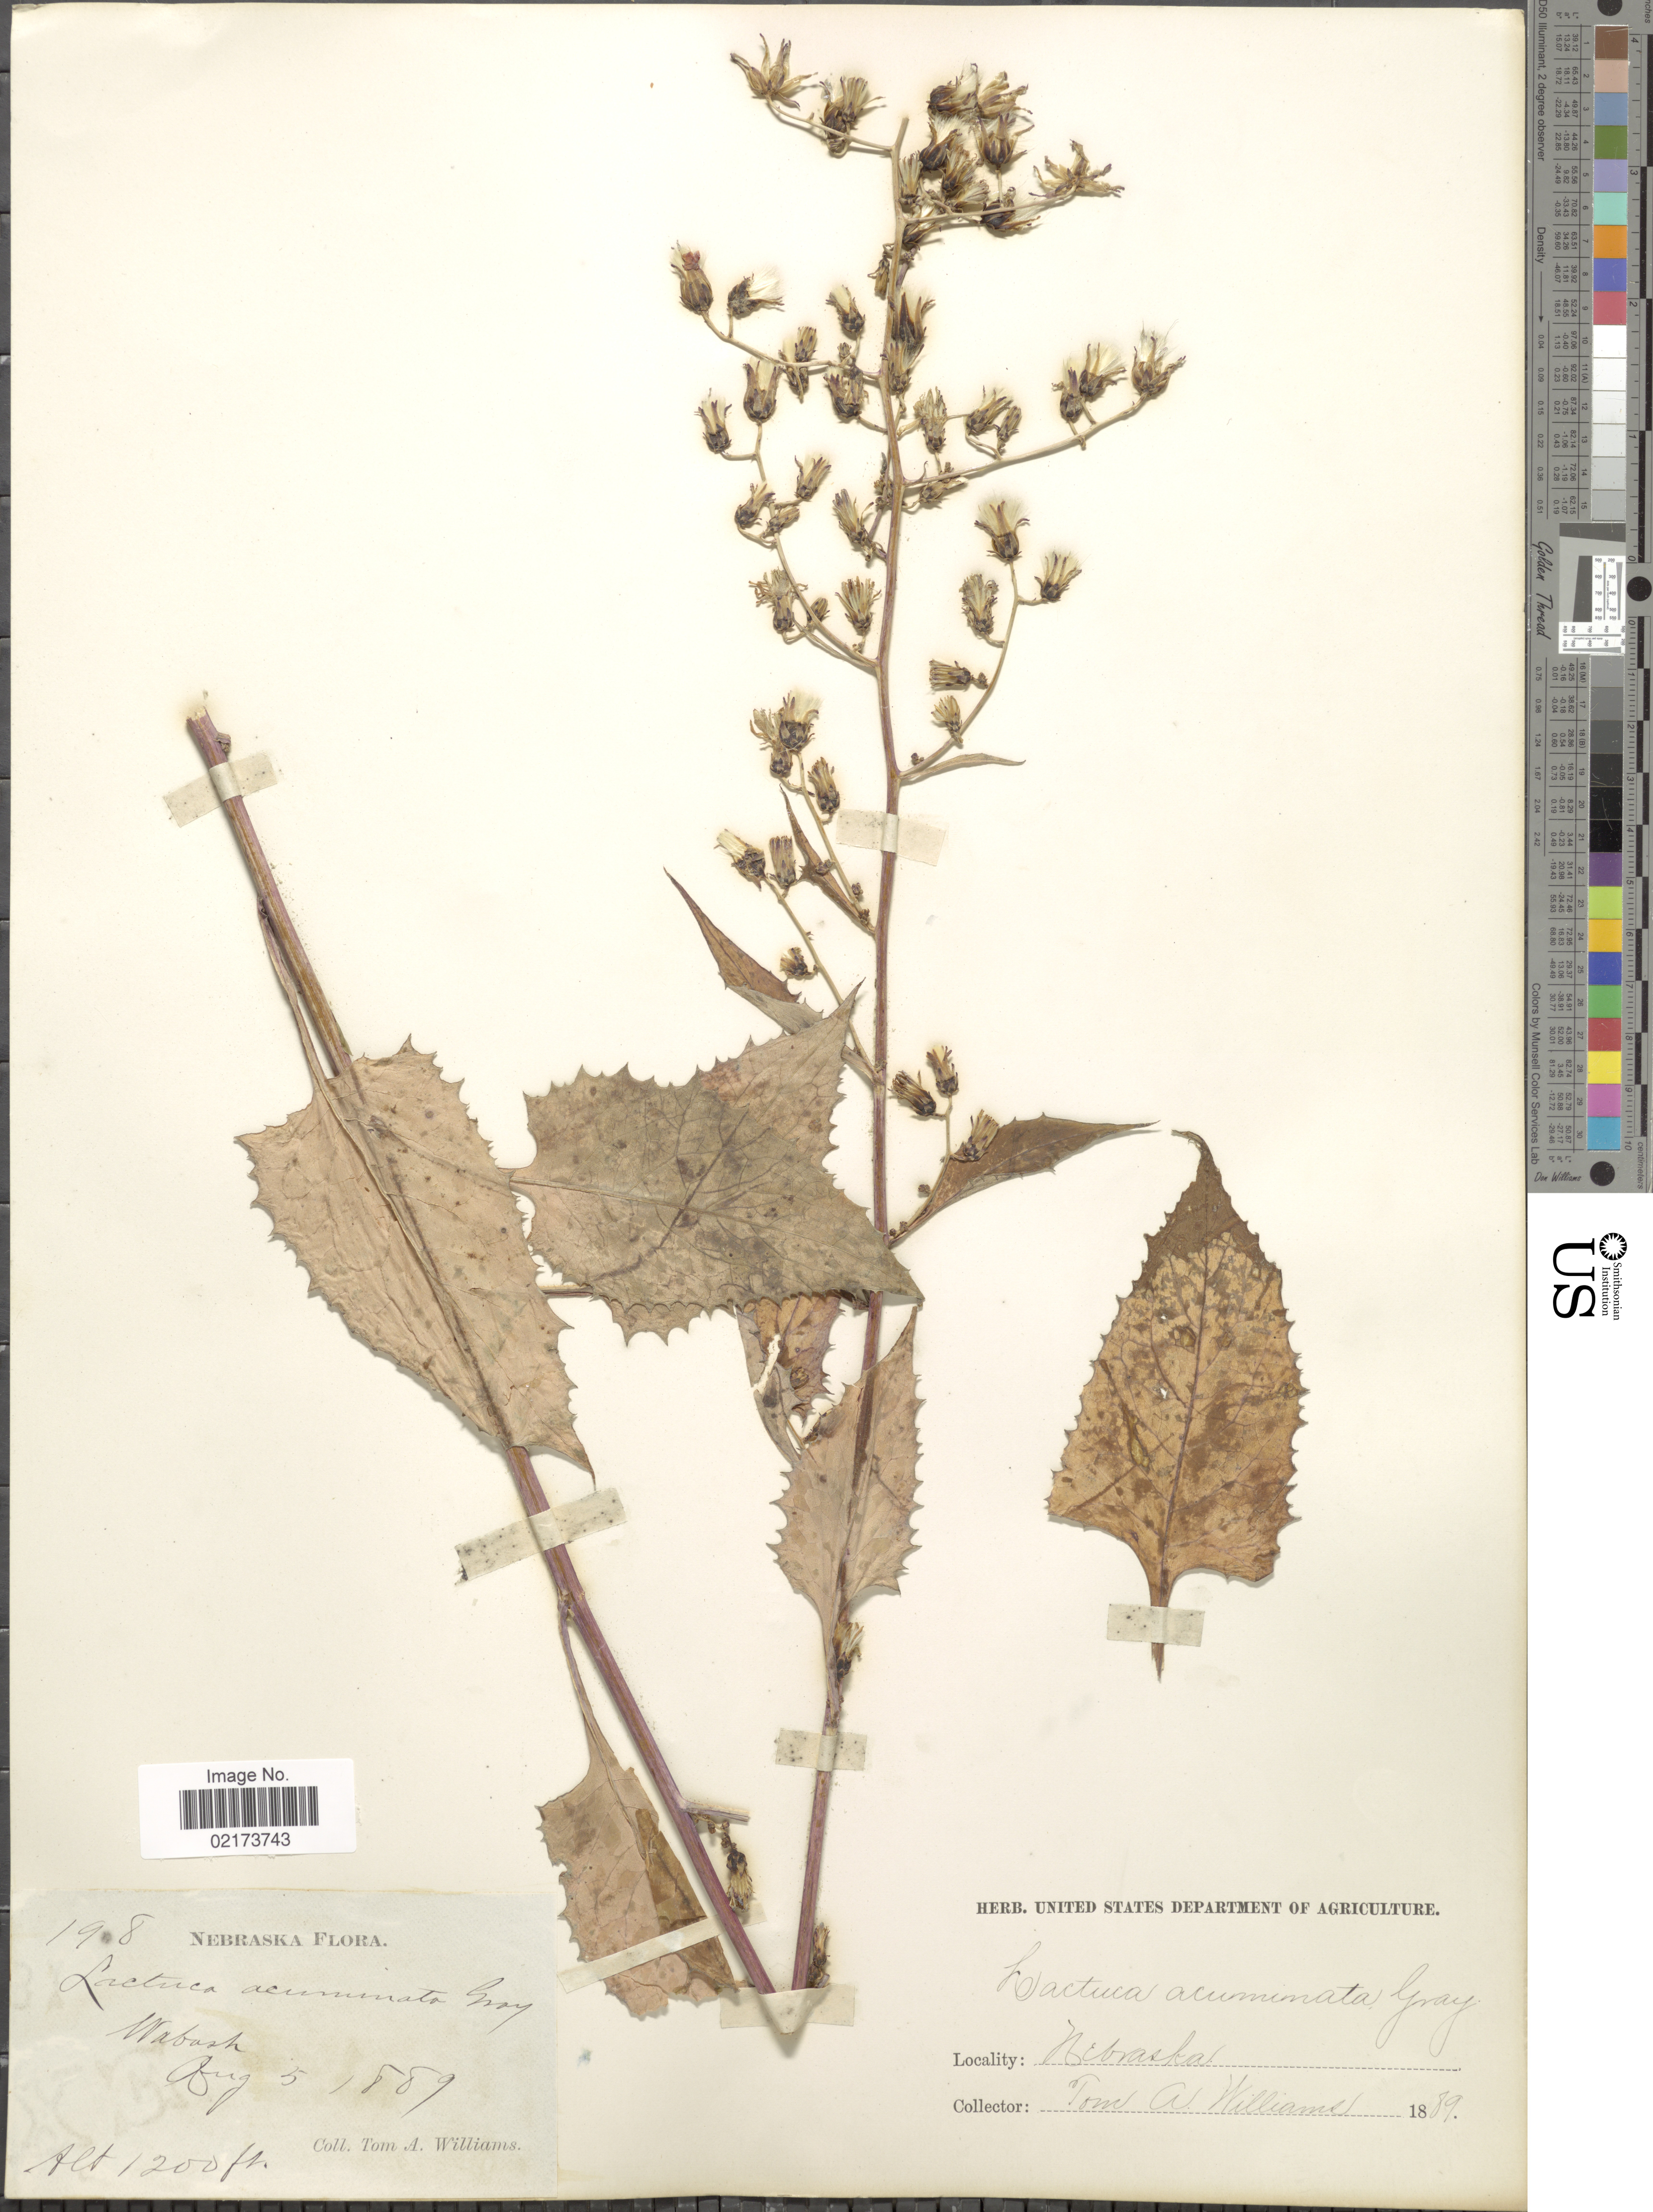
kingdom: Plantae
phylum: Tracheophyta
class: Magnoliopsida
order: Asterales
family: Asteraceae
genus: Lactuca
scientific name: Lactuca floridana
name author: (L.) Gaertn.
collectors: T. A. Williams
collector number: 198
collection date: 1889-08-05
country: United States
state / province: Nebraska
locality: Wabash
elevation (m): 366